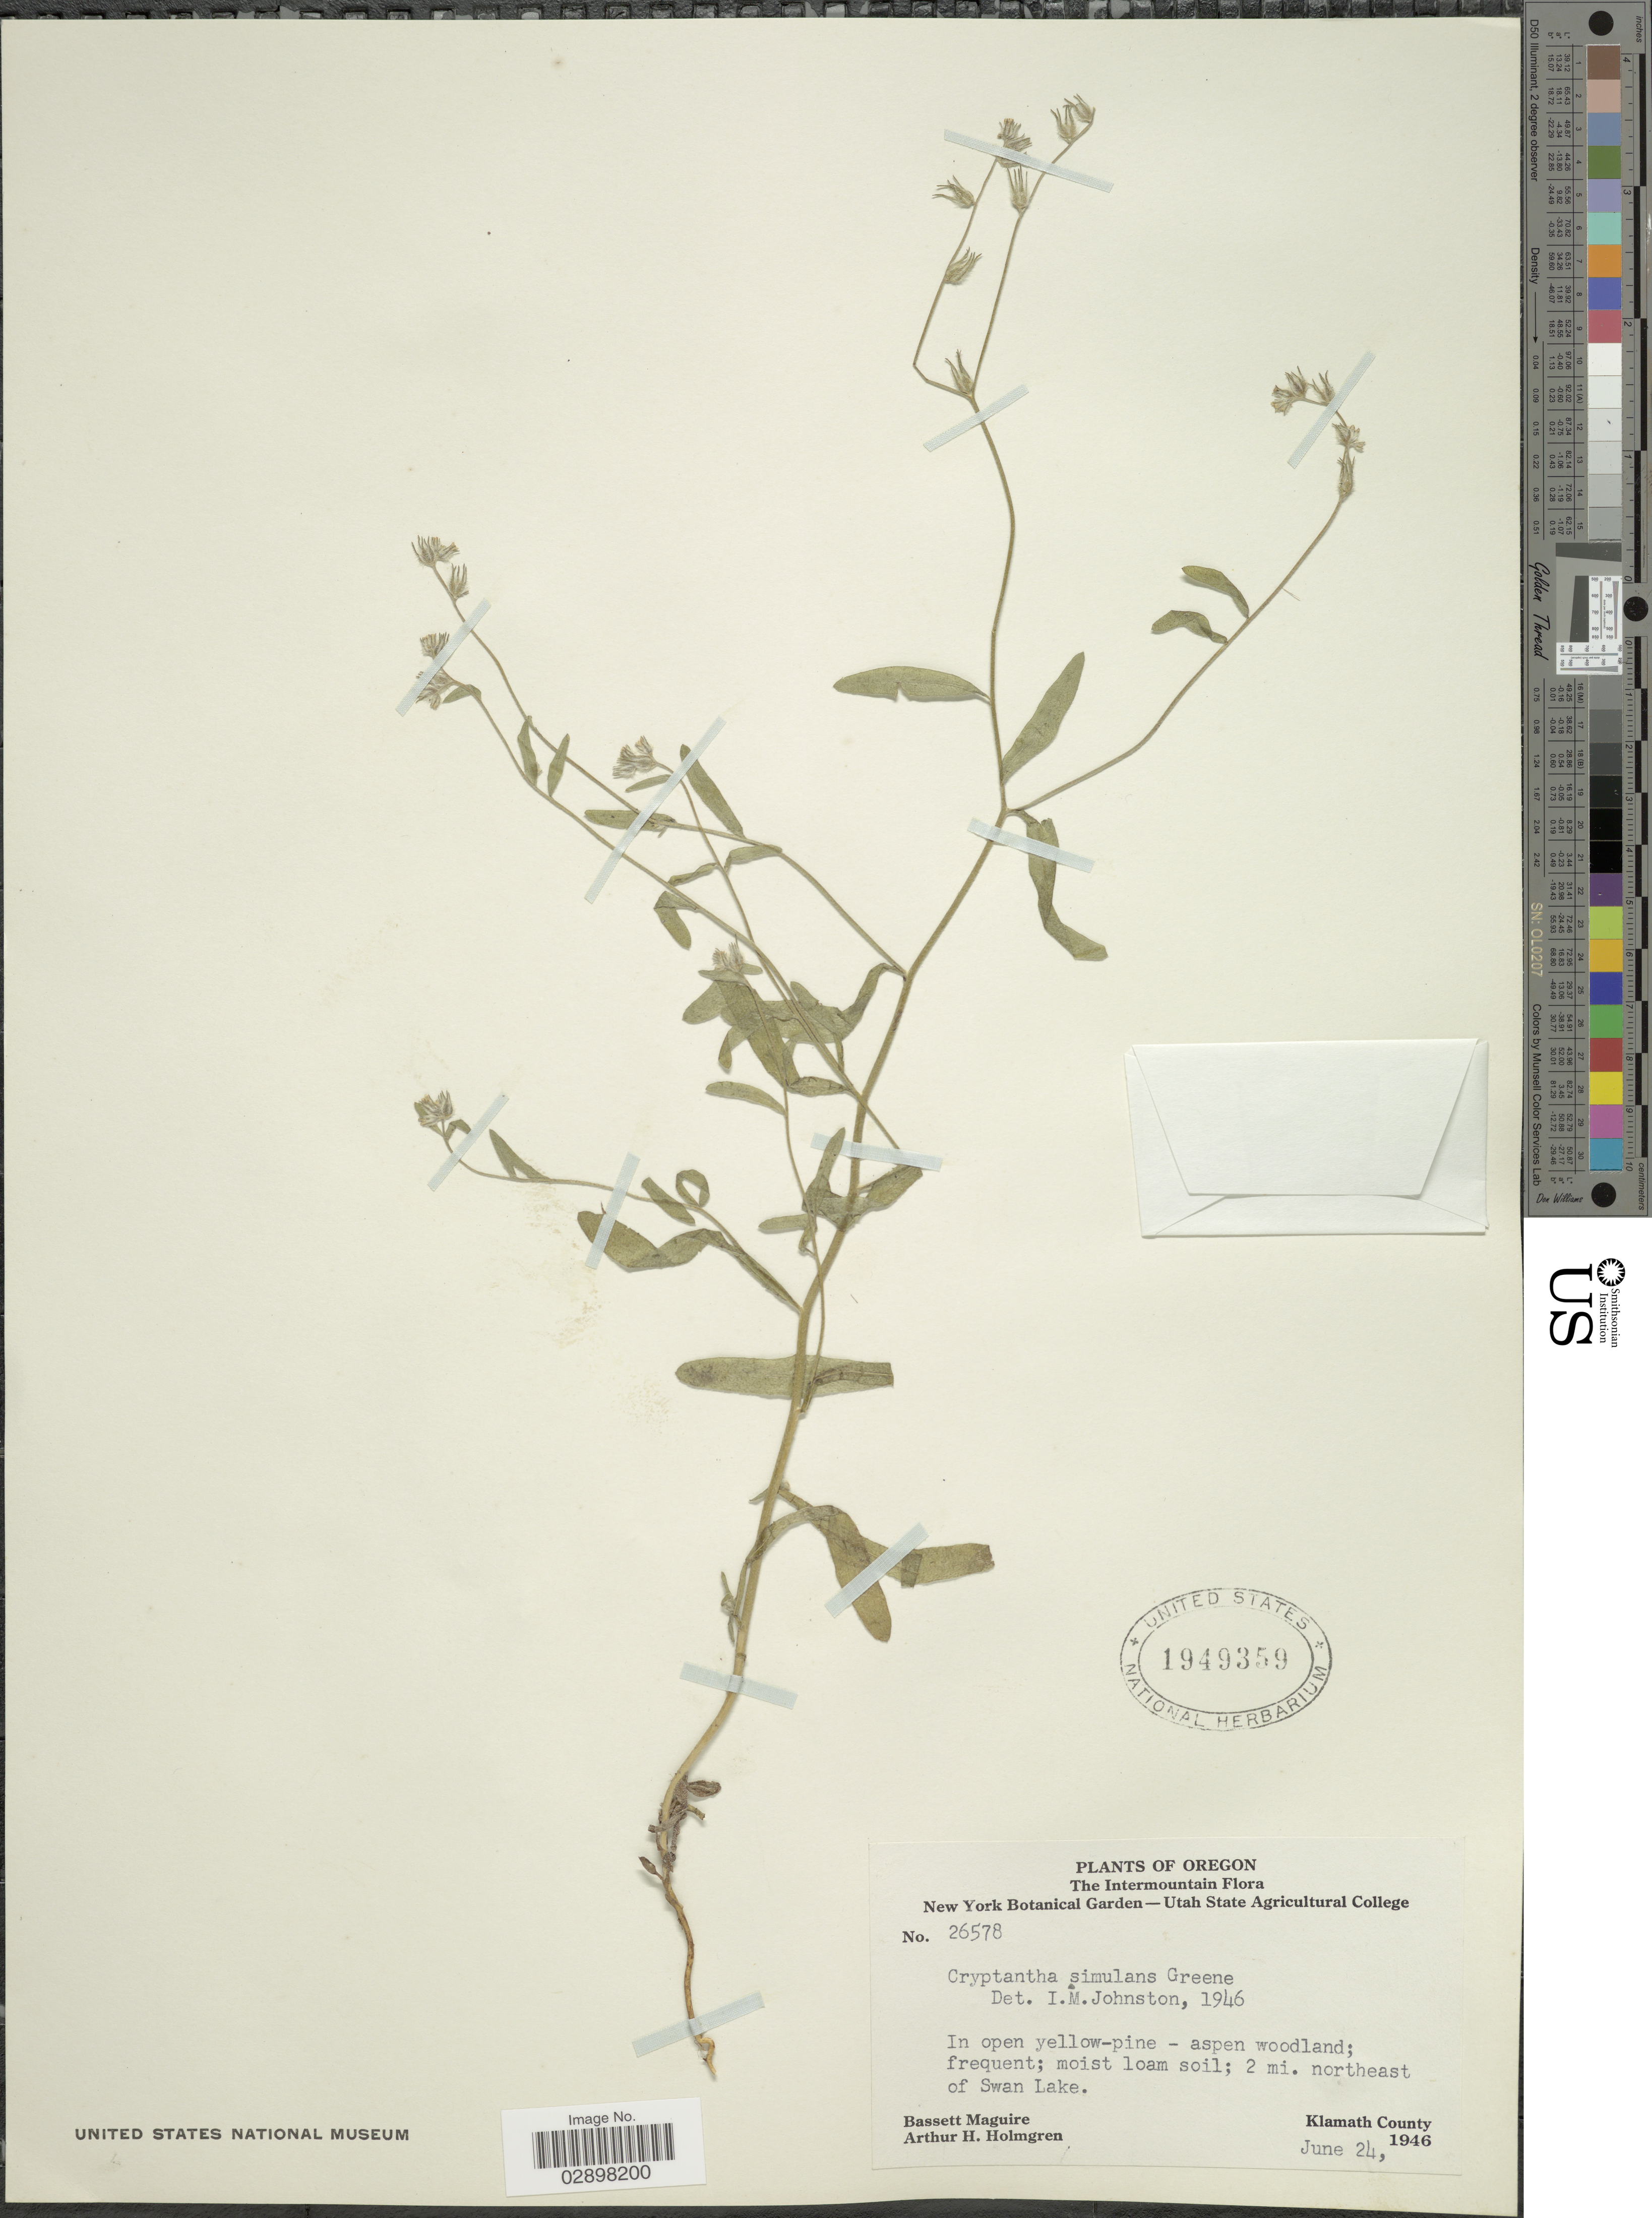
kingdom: Plantae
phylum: Tracheophyta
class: Magnoliopsida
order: Boraginales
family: Boraginaceae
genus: Cryptantha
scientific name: Cryptantha simulans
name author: Greene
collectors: B. Maguire & A. H. Holmgren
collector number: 26578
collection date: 1946-06-24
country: United States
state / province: Oregon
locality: The Intermountain, 2 mi. northeast of Swan Lake. Klamath County.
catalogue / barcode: US 1949359